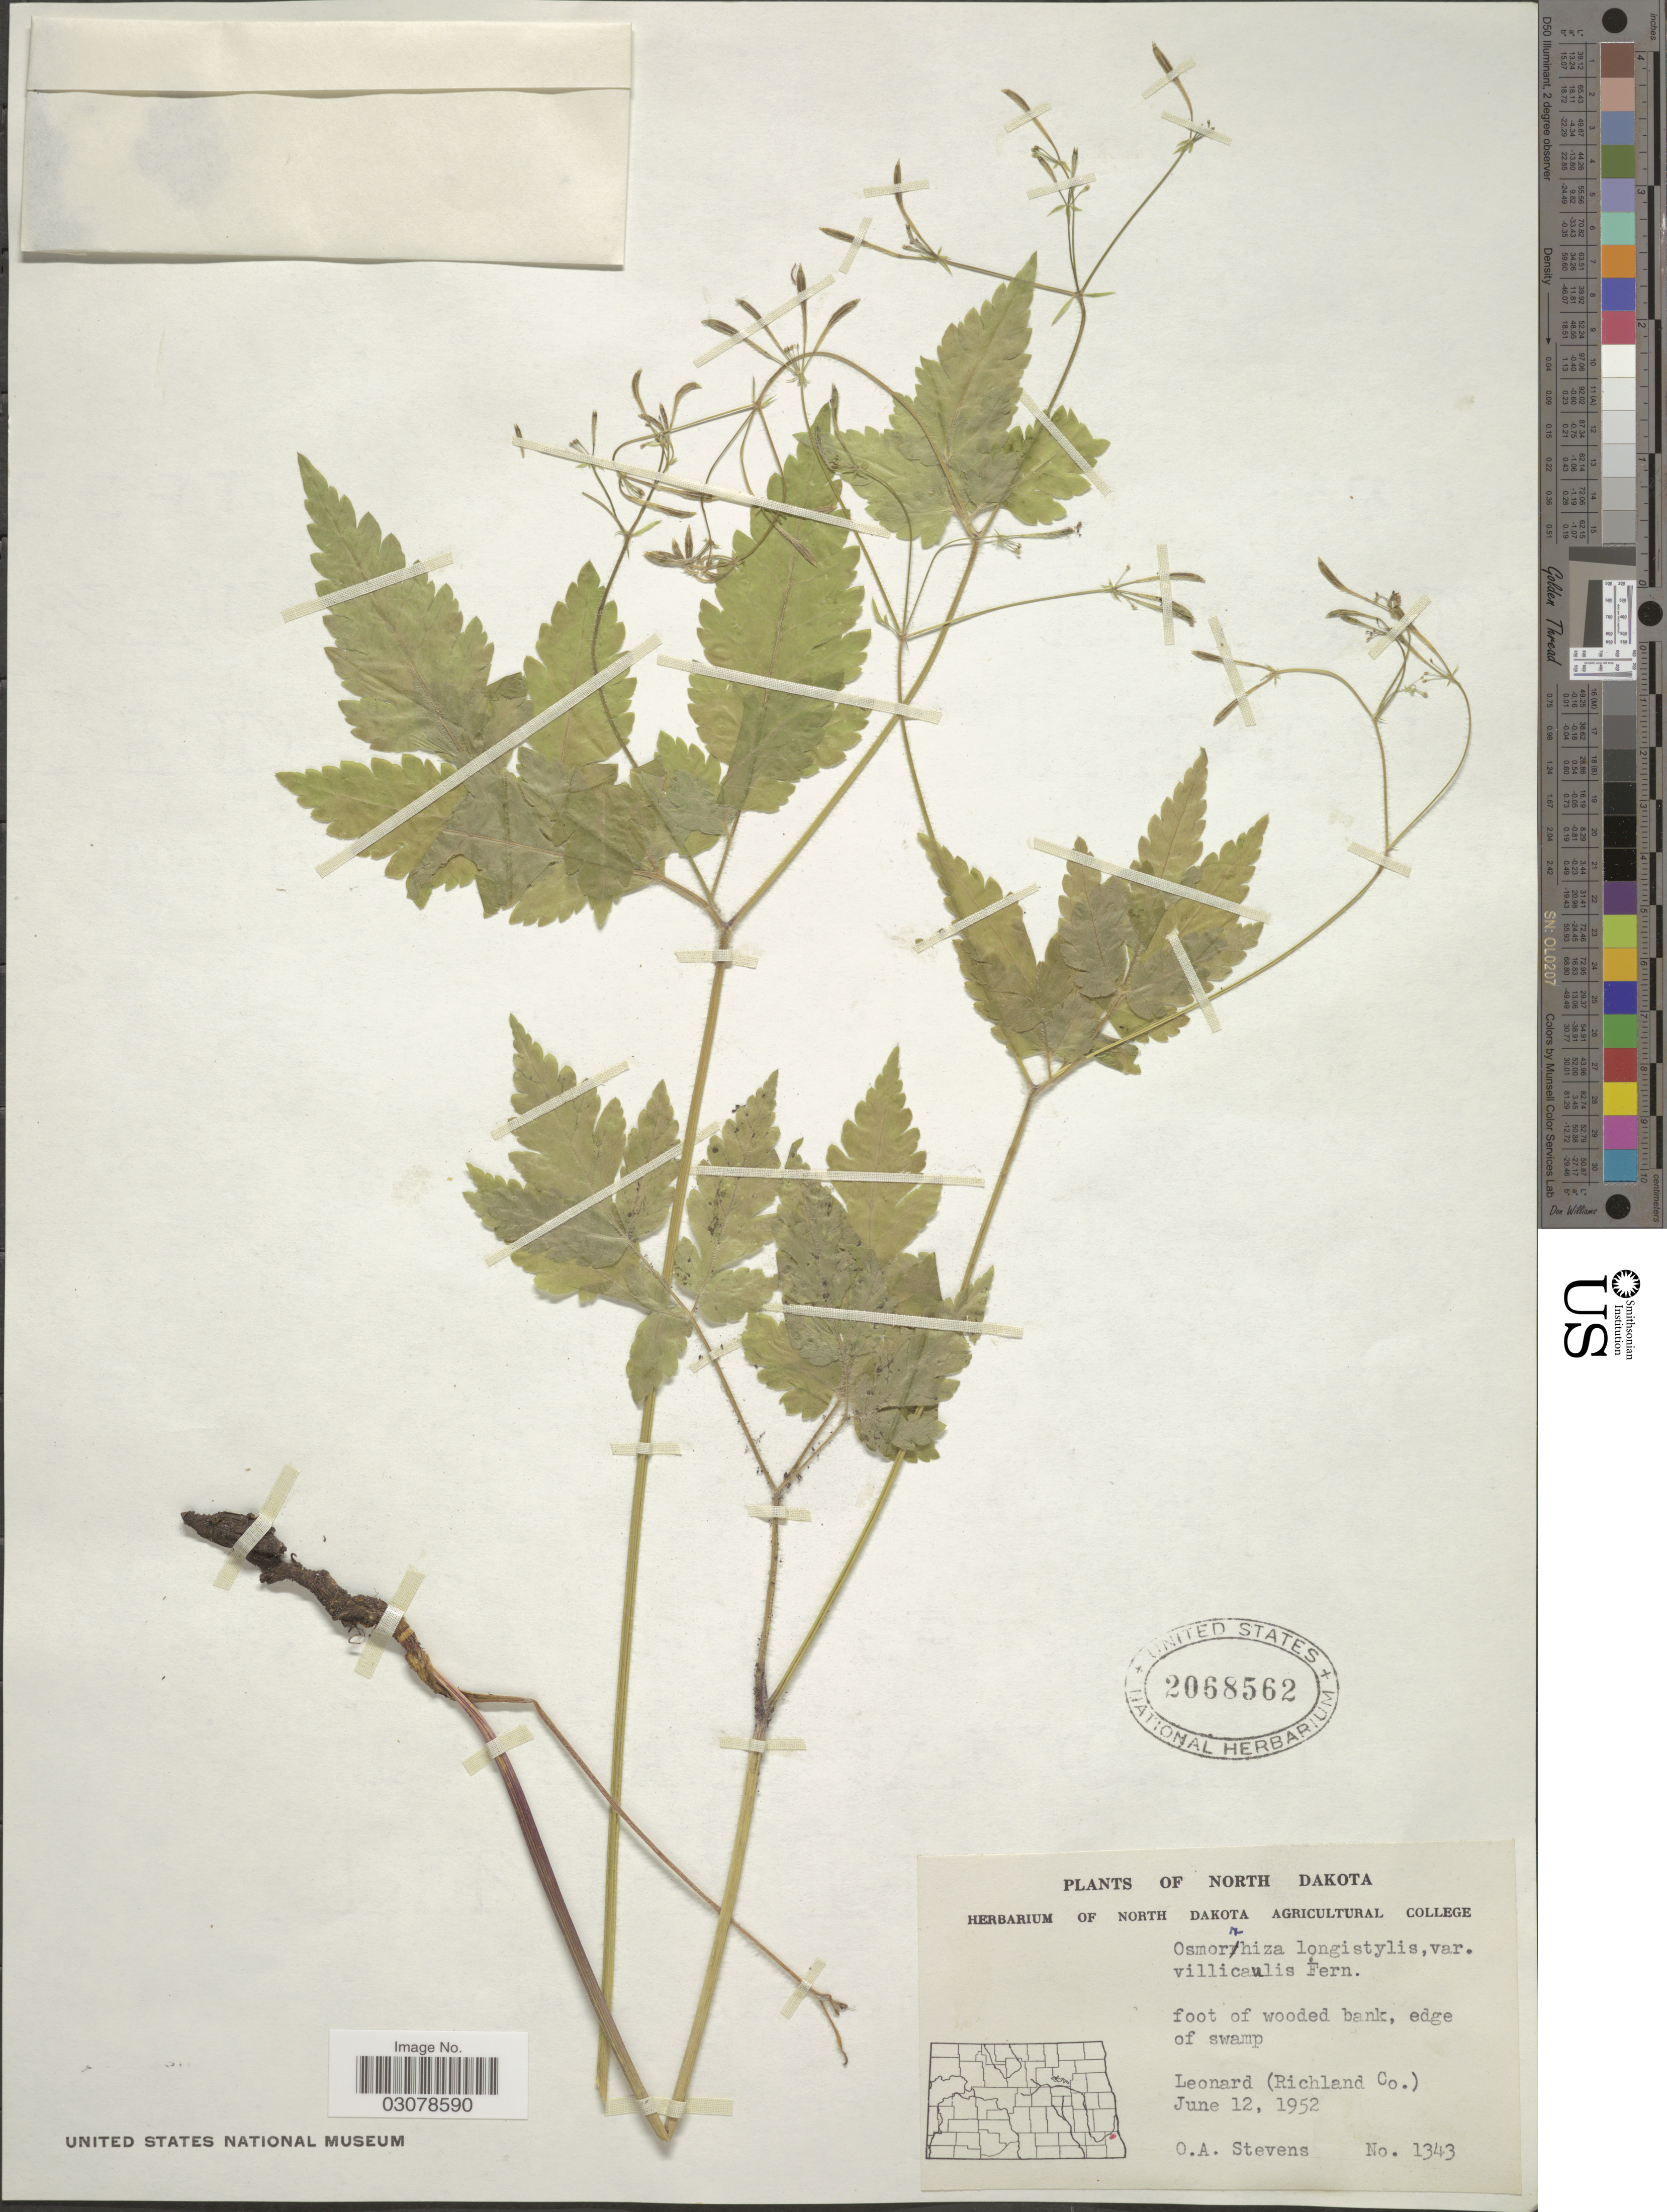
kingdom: Plantae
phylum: Tracheophyta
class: Magnoliopsida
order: Apiales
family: Apiaceae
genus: Osmorhiza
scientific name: Osmorhiza longistylis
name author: (Torr.) DC.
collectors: O. A. Stevens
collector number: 1343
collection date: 1952-06-12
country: United States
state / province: North Dakota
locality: Leonard (Richland Co.).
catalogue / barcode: US 2068562